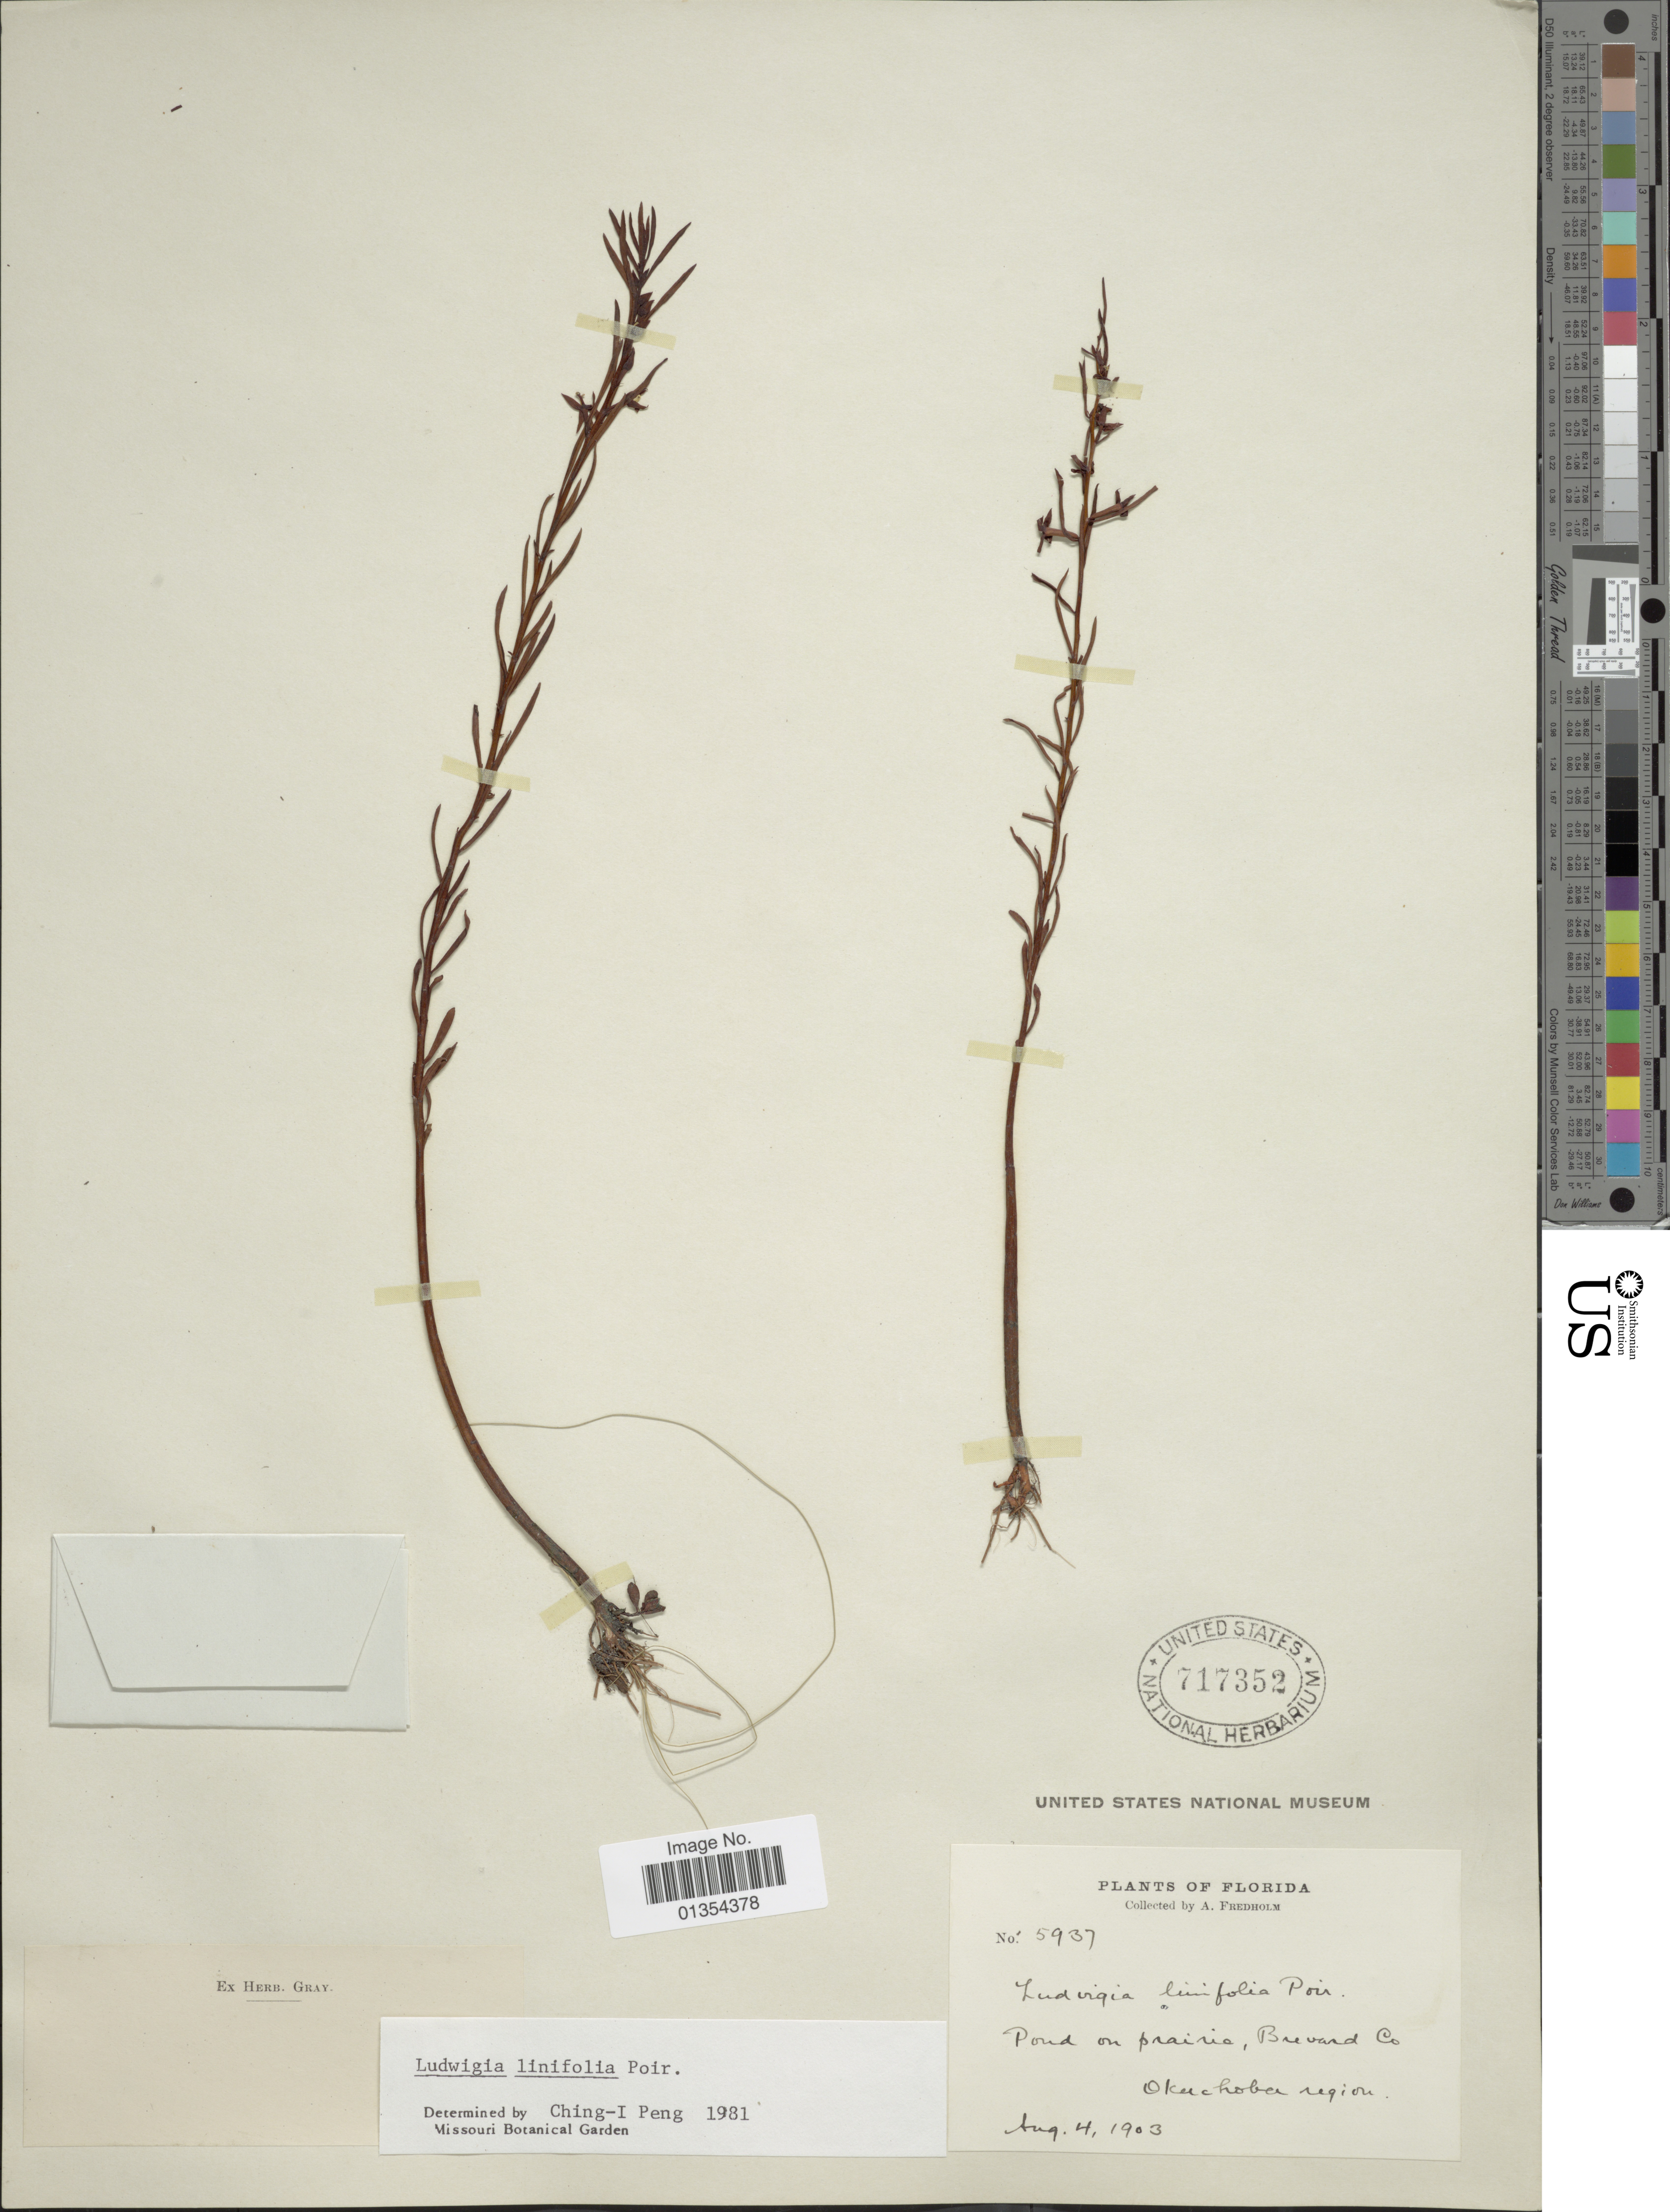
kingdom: Plantae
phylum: Tracheophyta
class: Magnoliopsida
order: Myrtales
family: Onagraceae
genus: Ludwigia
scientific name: Ludwigia linifolia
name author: Poir.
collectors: A. Fredholm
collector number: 5937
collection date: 1903-08-04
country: United States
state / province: Florida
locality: Brevard Co, Okeechobee region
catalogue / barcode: US 717352